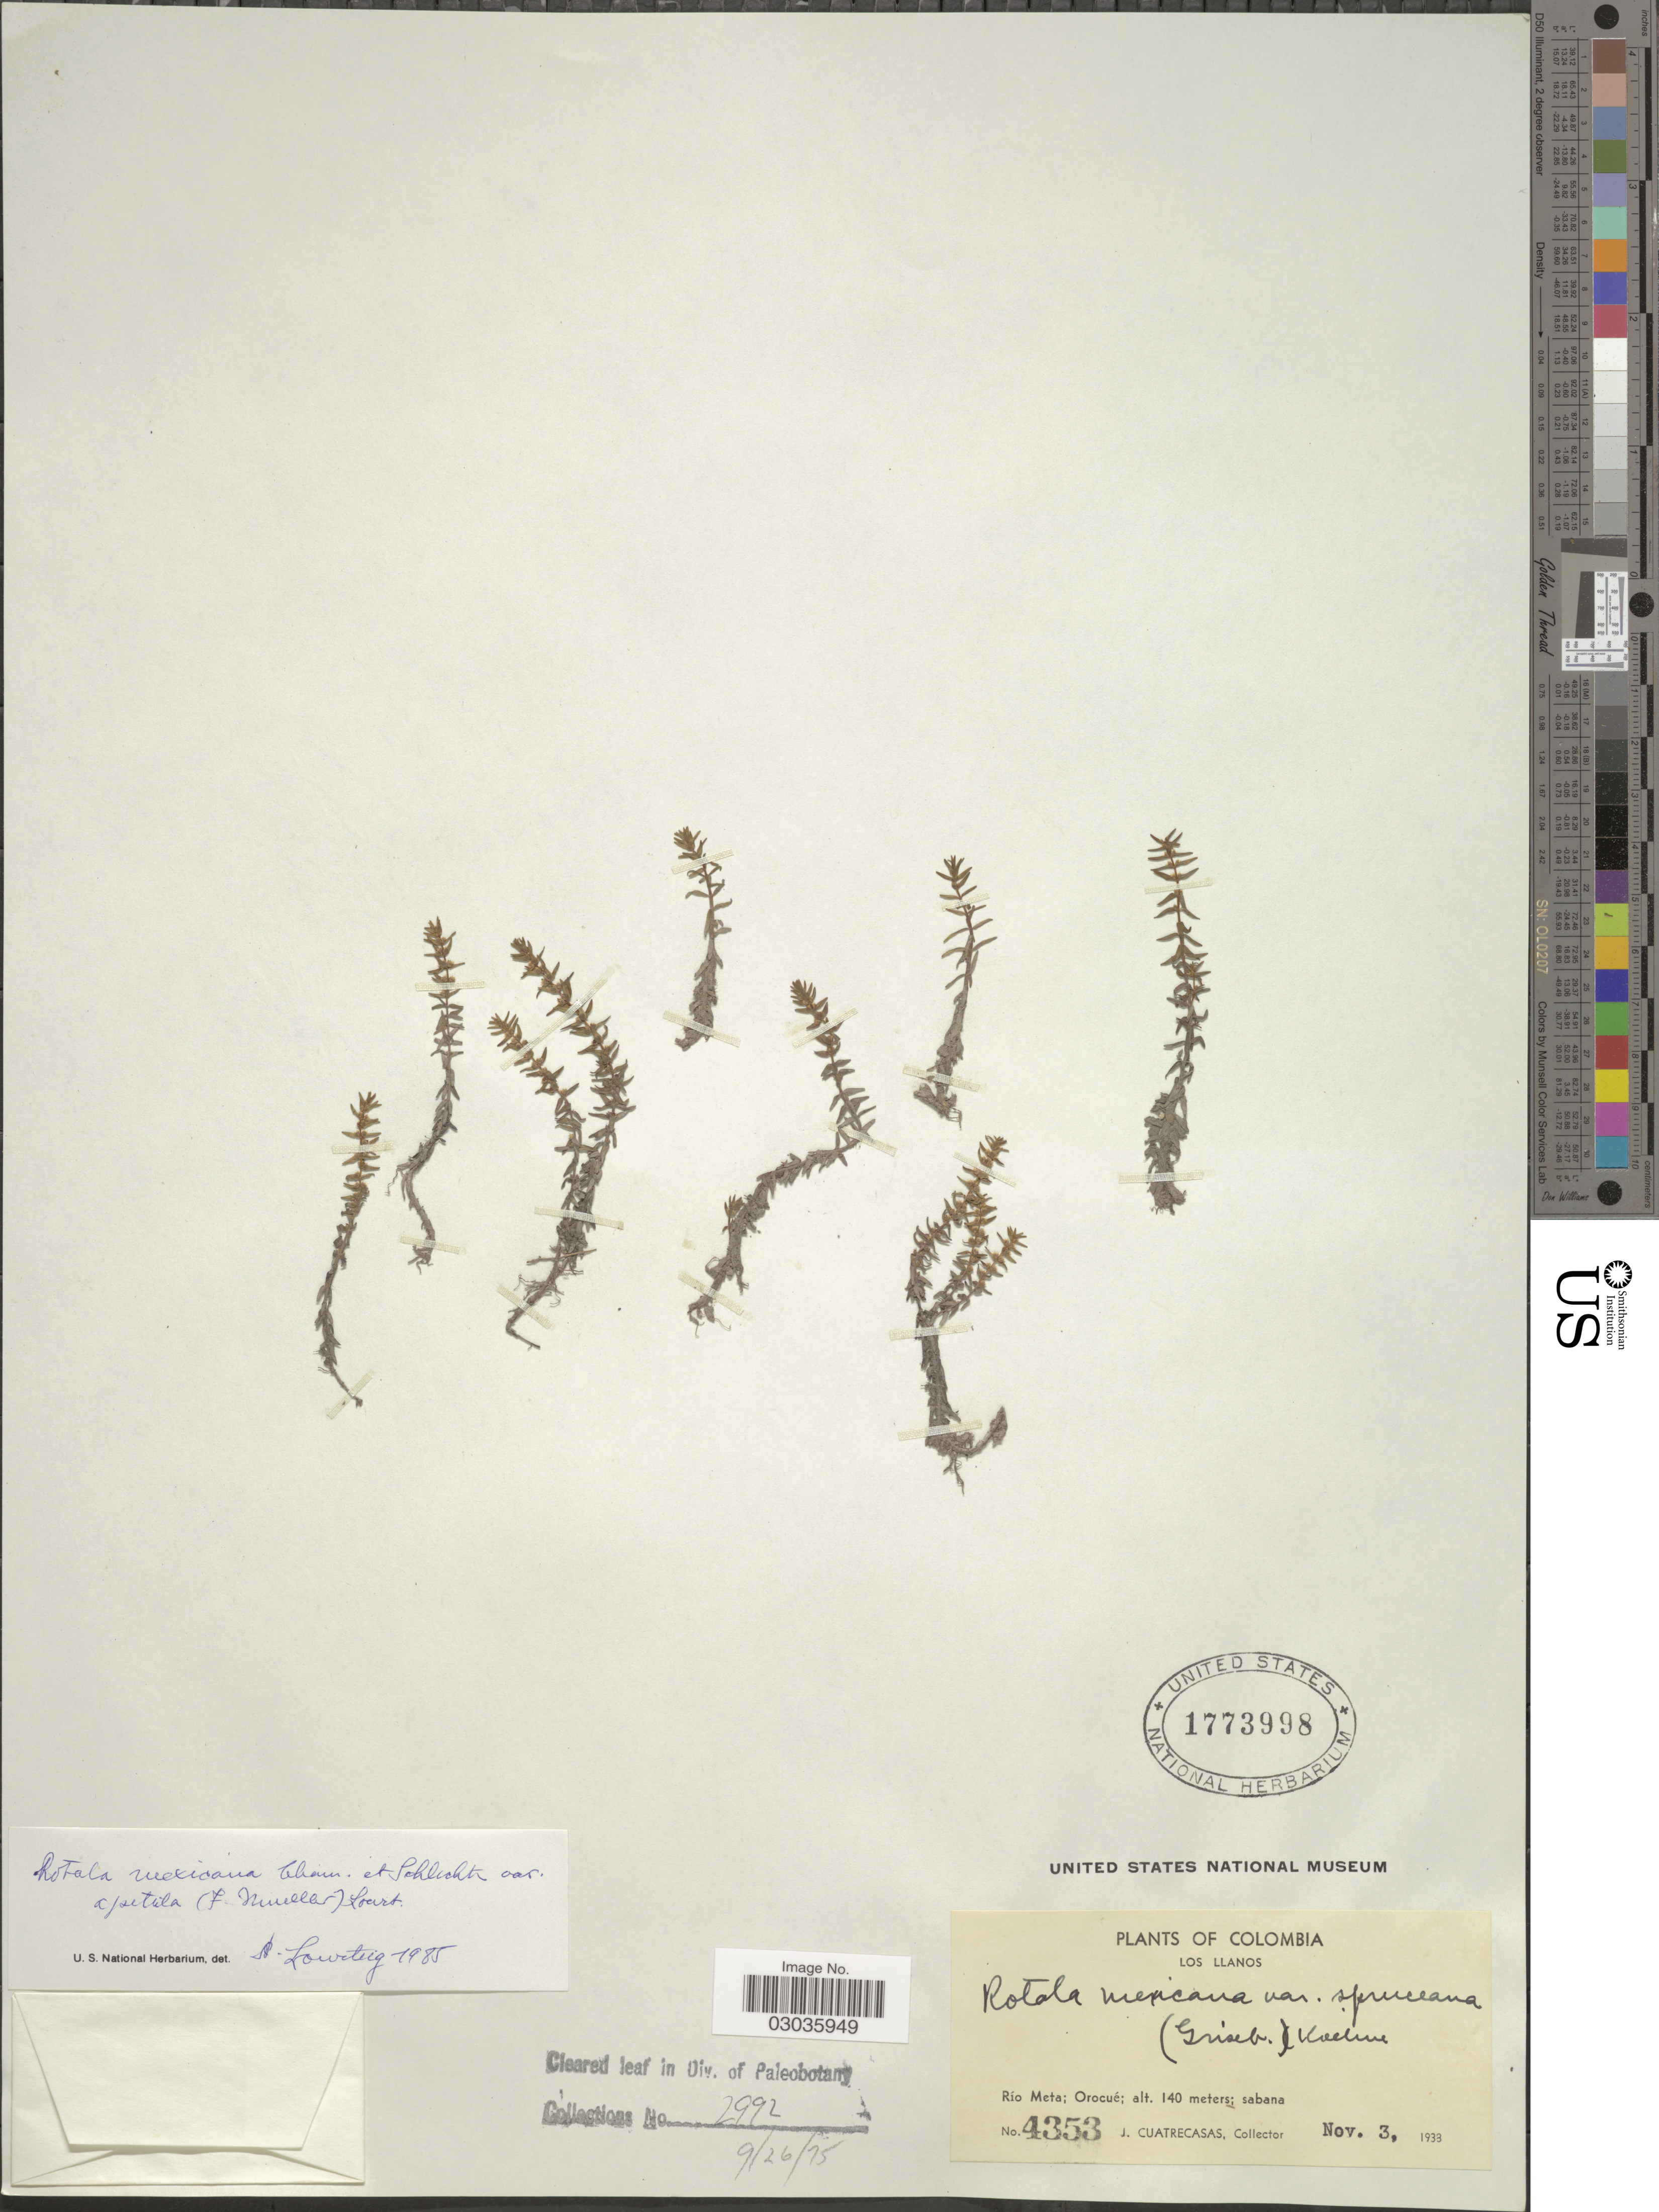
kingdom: Plantae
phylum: Tracheophyta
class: Magnoliopsida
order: Myrtales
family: Lythraceae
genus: Rotala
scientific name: Rotala mexicana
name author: Cham. & Schltdl.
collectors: J. Cuatrecasas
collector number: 4353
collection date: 1938-11-03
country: Colombia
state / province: Meta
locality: Los Llanos, Río Meta; Orocué.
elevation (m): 140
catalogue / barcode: US 1773998